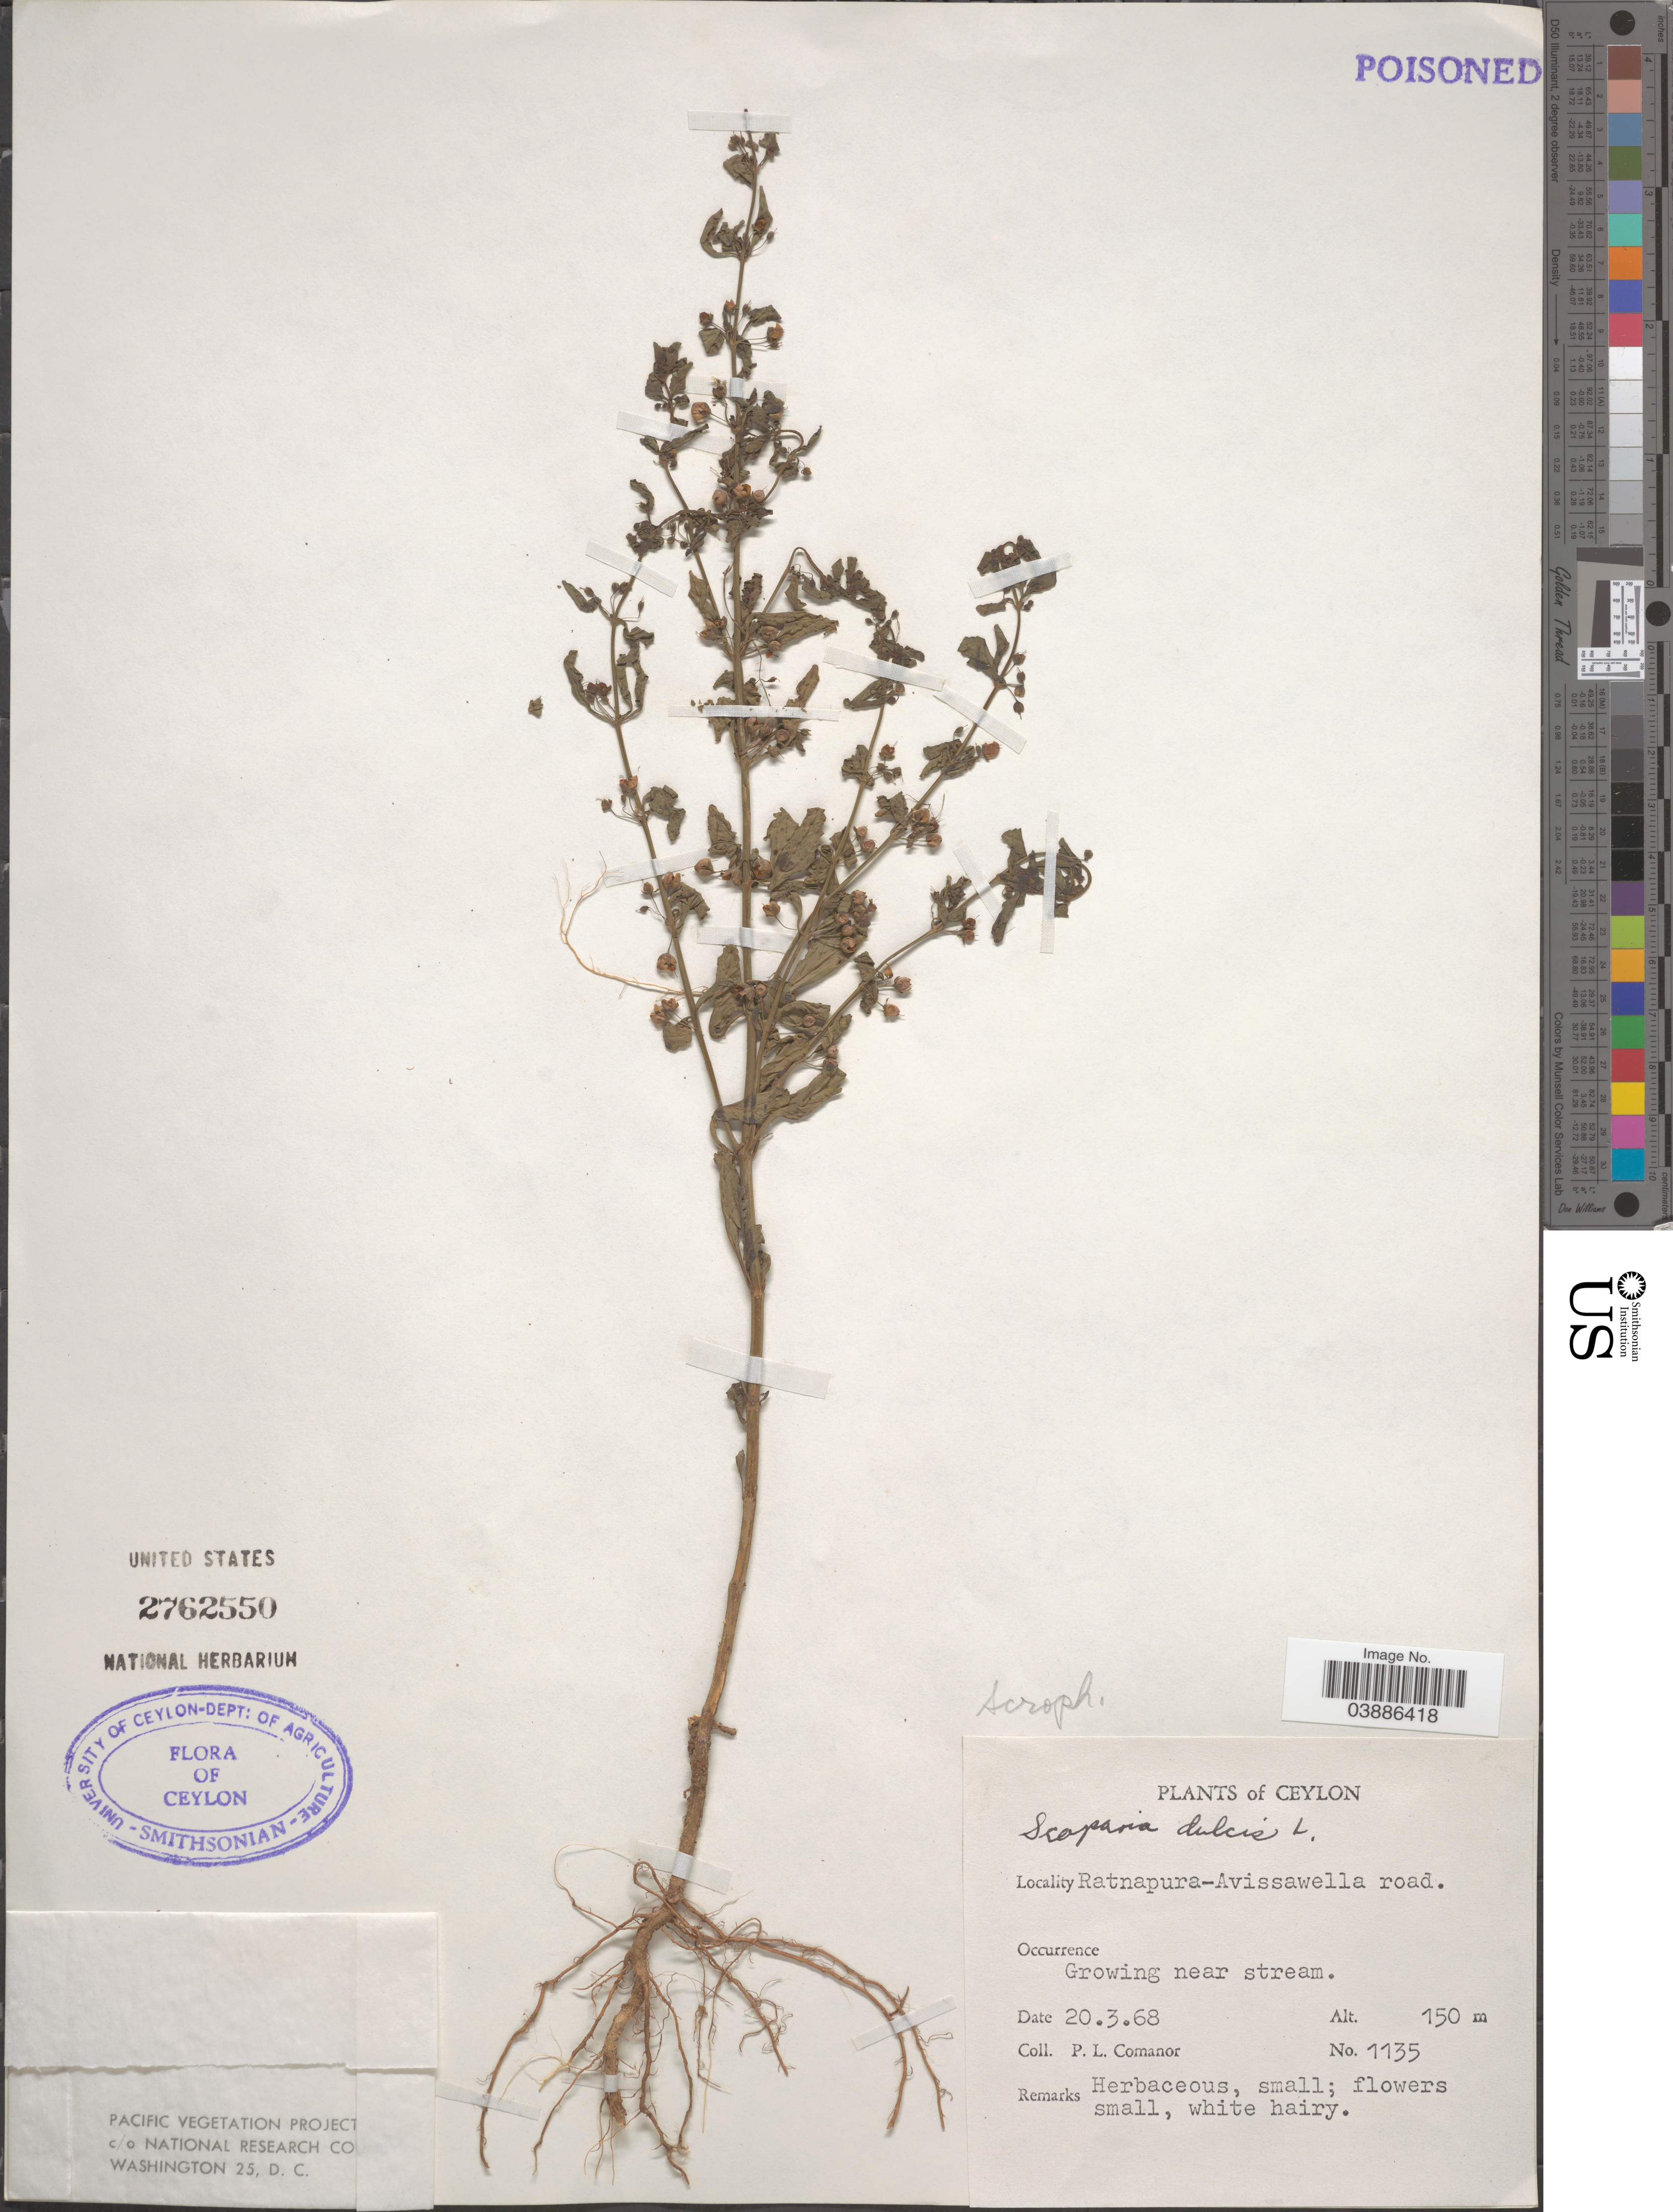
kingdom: Plantae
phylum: Tracheophyta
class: Magnoliopsida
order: Lamiales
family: Plantaginaceae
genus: Scoparia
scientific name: Scoparia dulcis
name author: L.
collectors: P. Comanor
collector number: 1135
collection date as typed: Transcribed d/m/y: 20/3/68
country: Sri Lanka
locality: Ceylon. Ratnapura-Avissawella road.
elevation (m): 150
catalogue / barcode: US 2762550